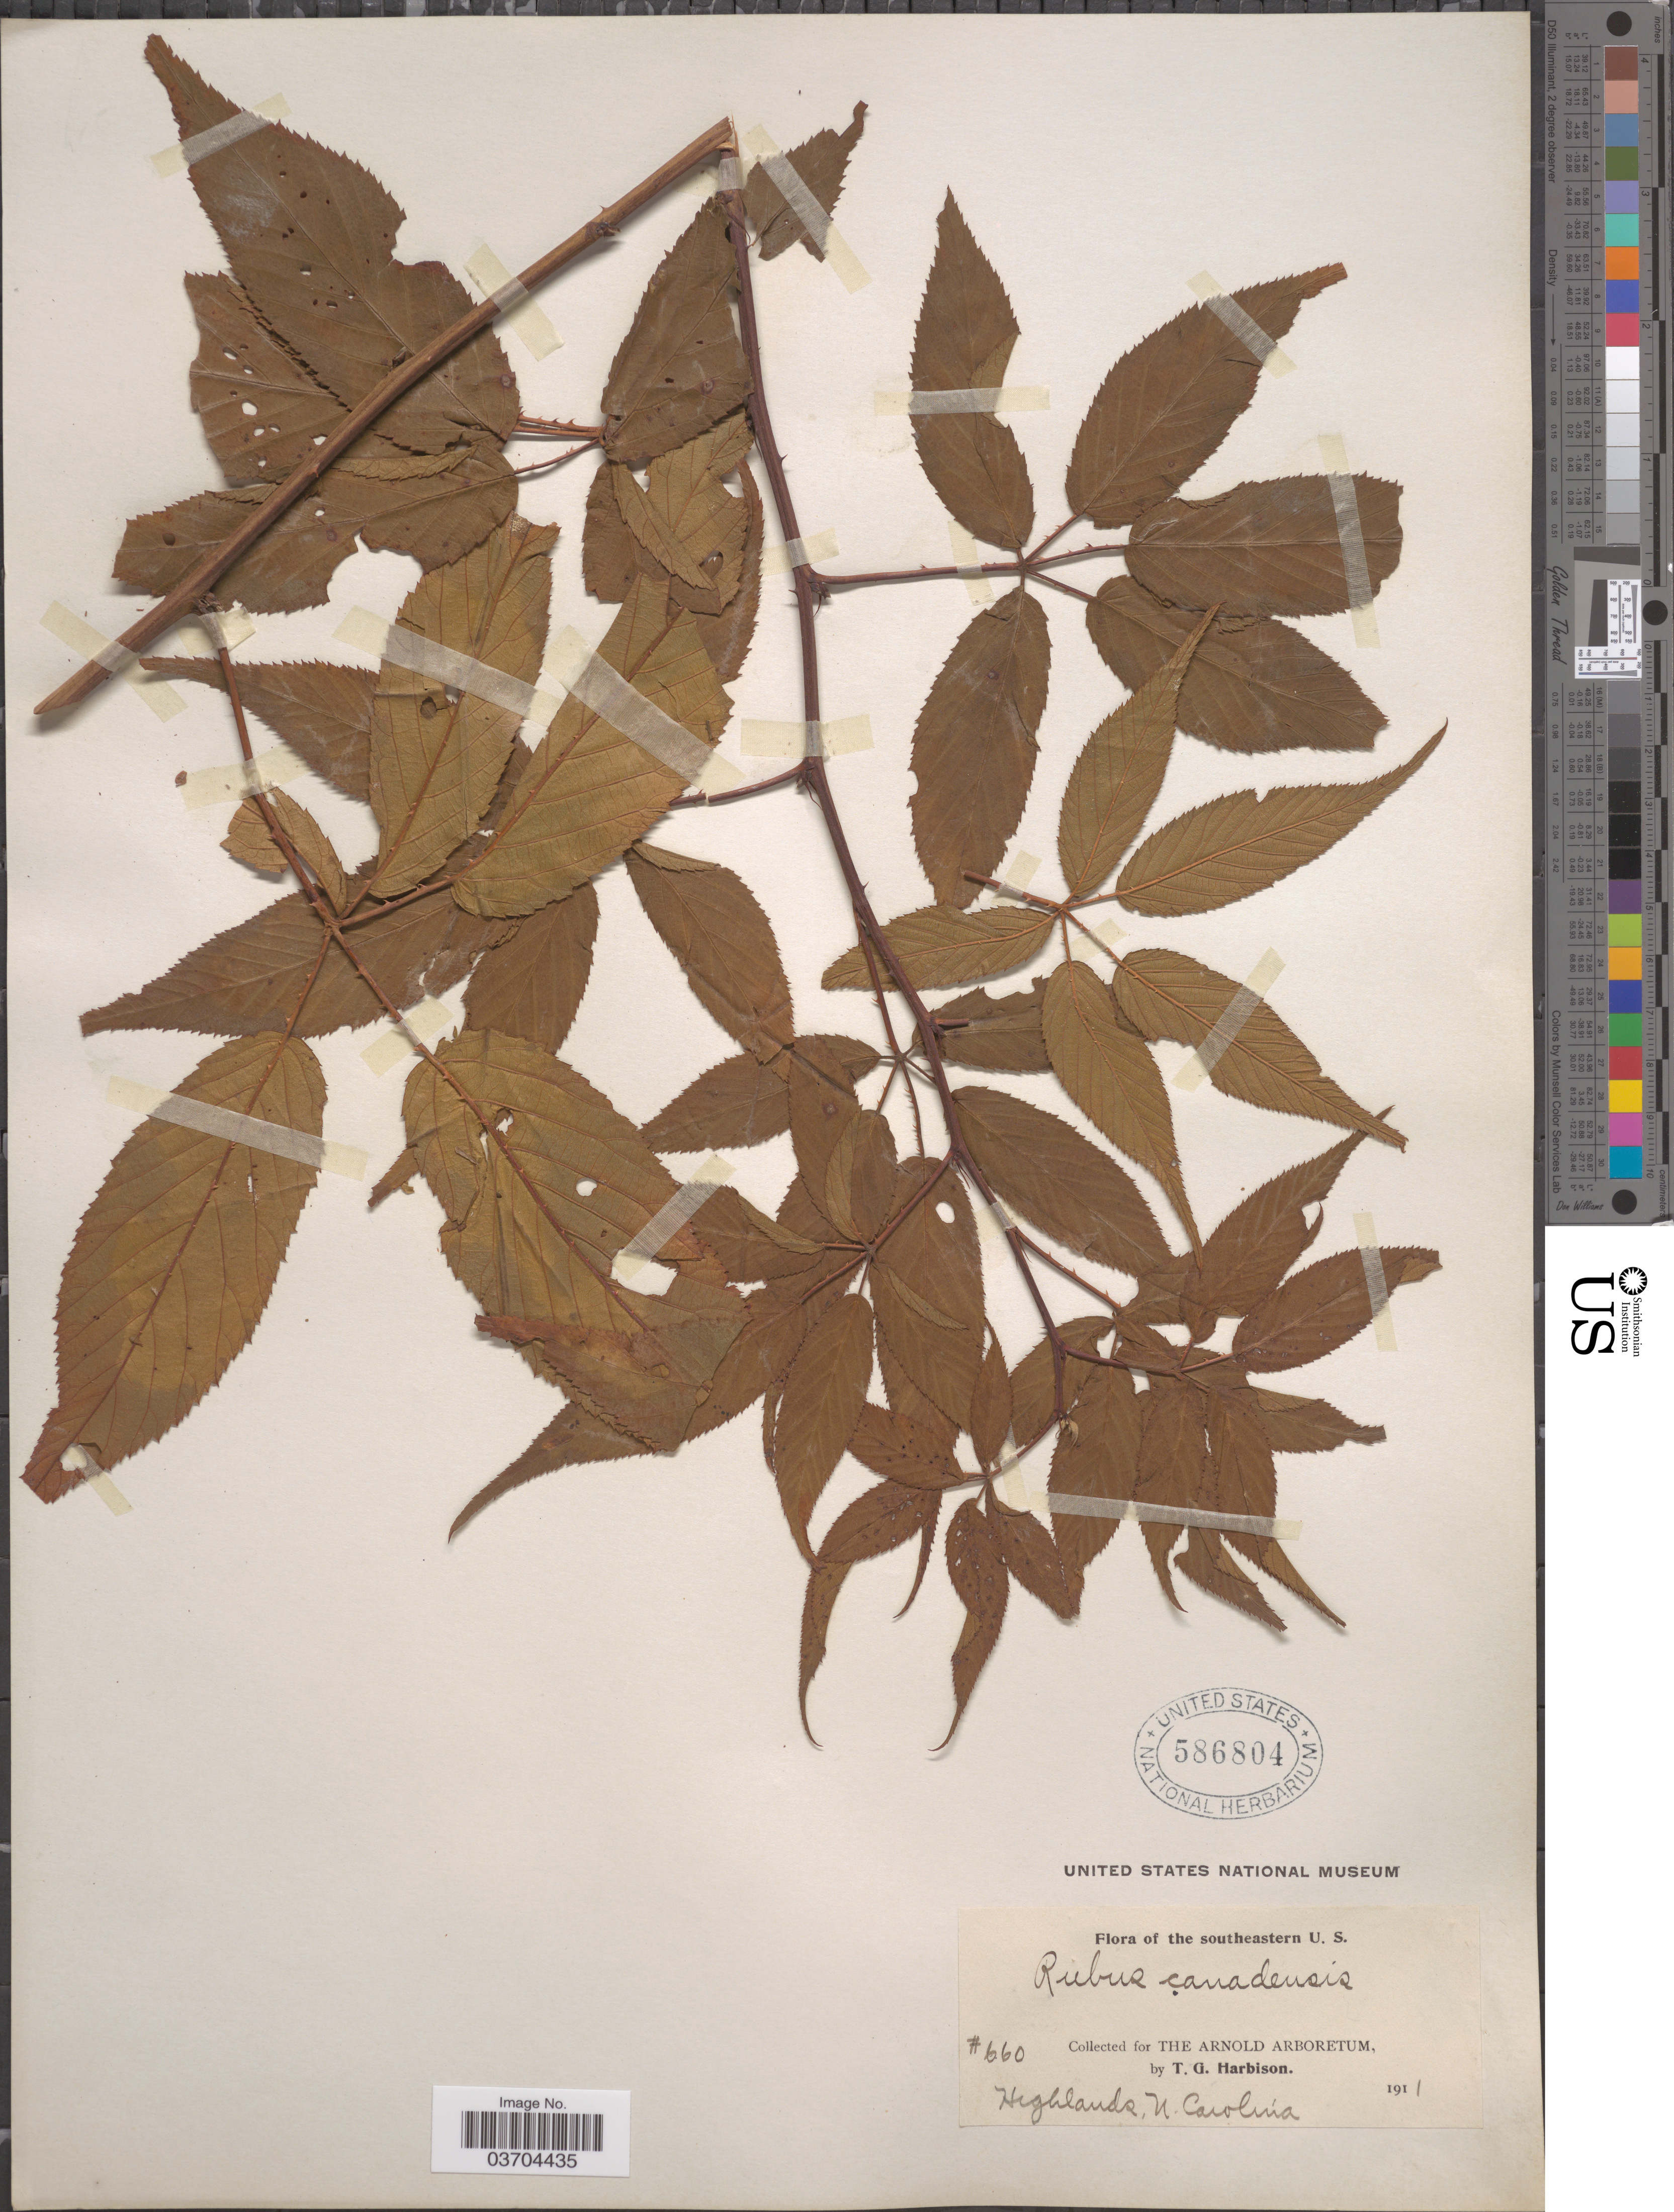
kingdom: Plantae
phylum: Tracheophyta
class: Magnoliopsida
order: Rosales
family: Rosaceae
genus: Rubus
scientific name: Rubus canadensis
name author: L.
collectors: T. Harbison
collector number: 660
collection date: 1911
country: United States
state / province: North Carolina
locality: Highlands.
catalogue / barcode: US 586804